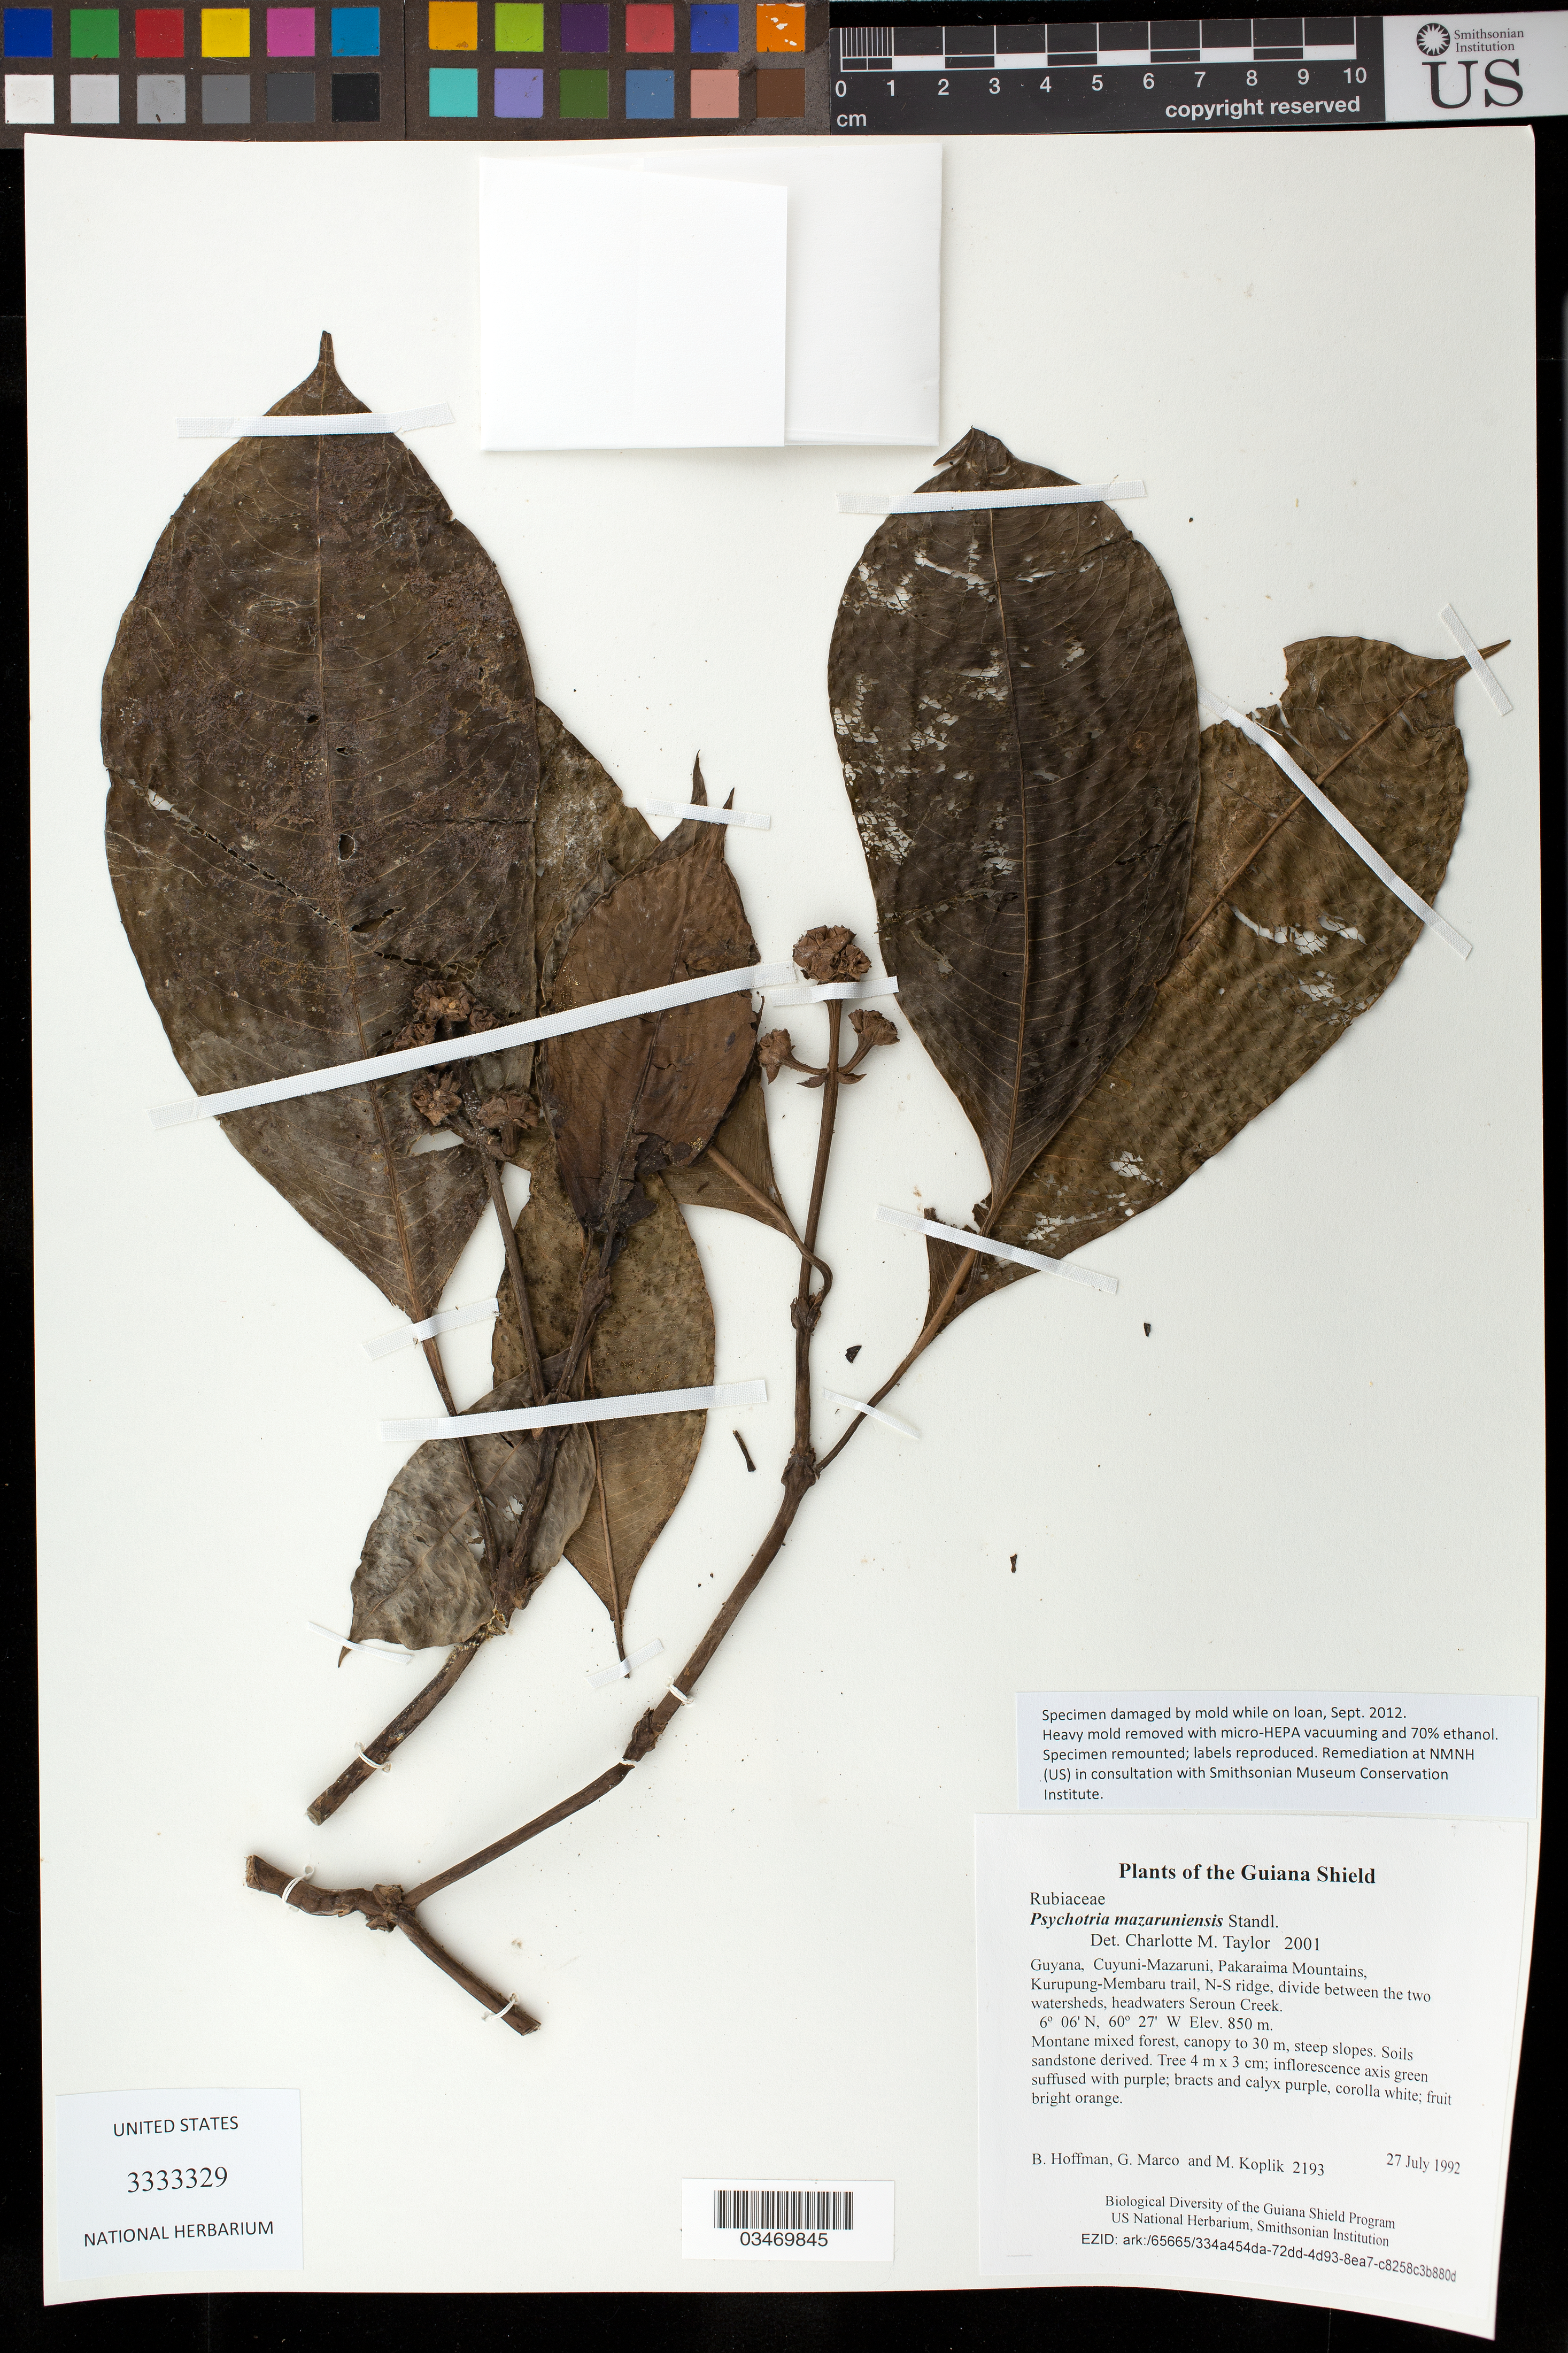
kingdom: Plantae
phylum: Tracheophyta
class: Magnoliopsida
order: Gentianales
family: Rubiaceae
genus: Psychotria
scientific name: Psychotria mazaruniensis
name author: Standl.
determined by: Taylor, Charlotte M.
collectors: B. Hoffman, G. Marco & M. Koplik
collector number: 2193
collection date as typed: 27 July 1992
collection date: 1992-07-27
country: Guyana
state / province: Cuyuni-Mazaruni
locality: Pakaraima Mountains, Kurupung-Membaru trail, N-S ridge, divide between the two watersheds, headwaters Seroun Creek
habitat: Montane mixed forest, canopy to 30 m, steep slopes. Soils sandstone derived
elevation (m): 850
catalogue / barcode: US 3333329